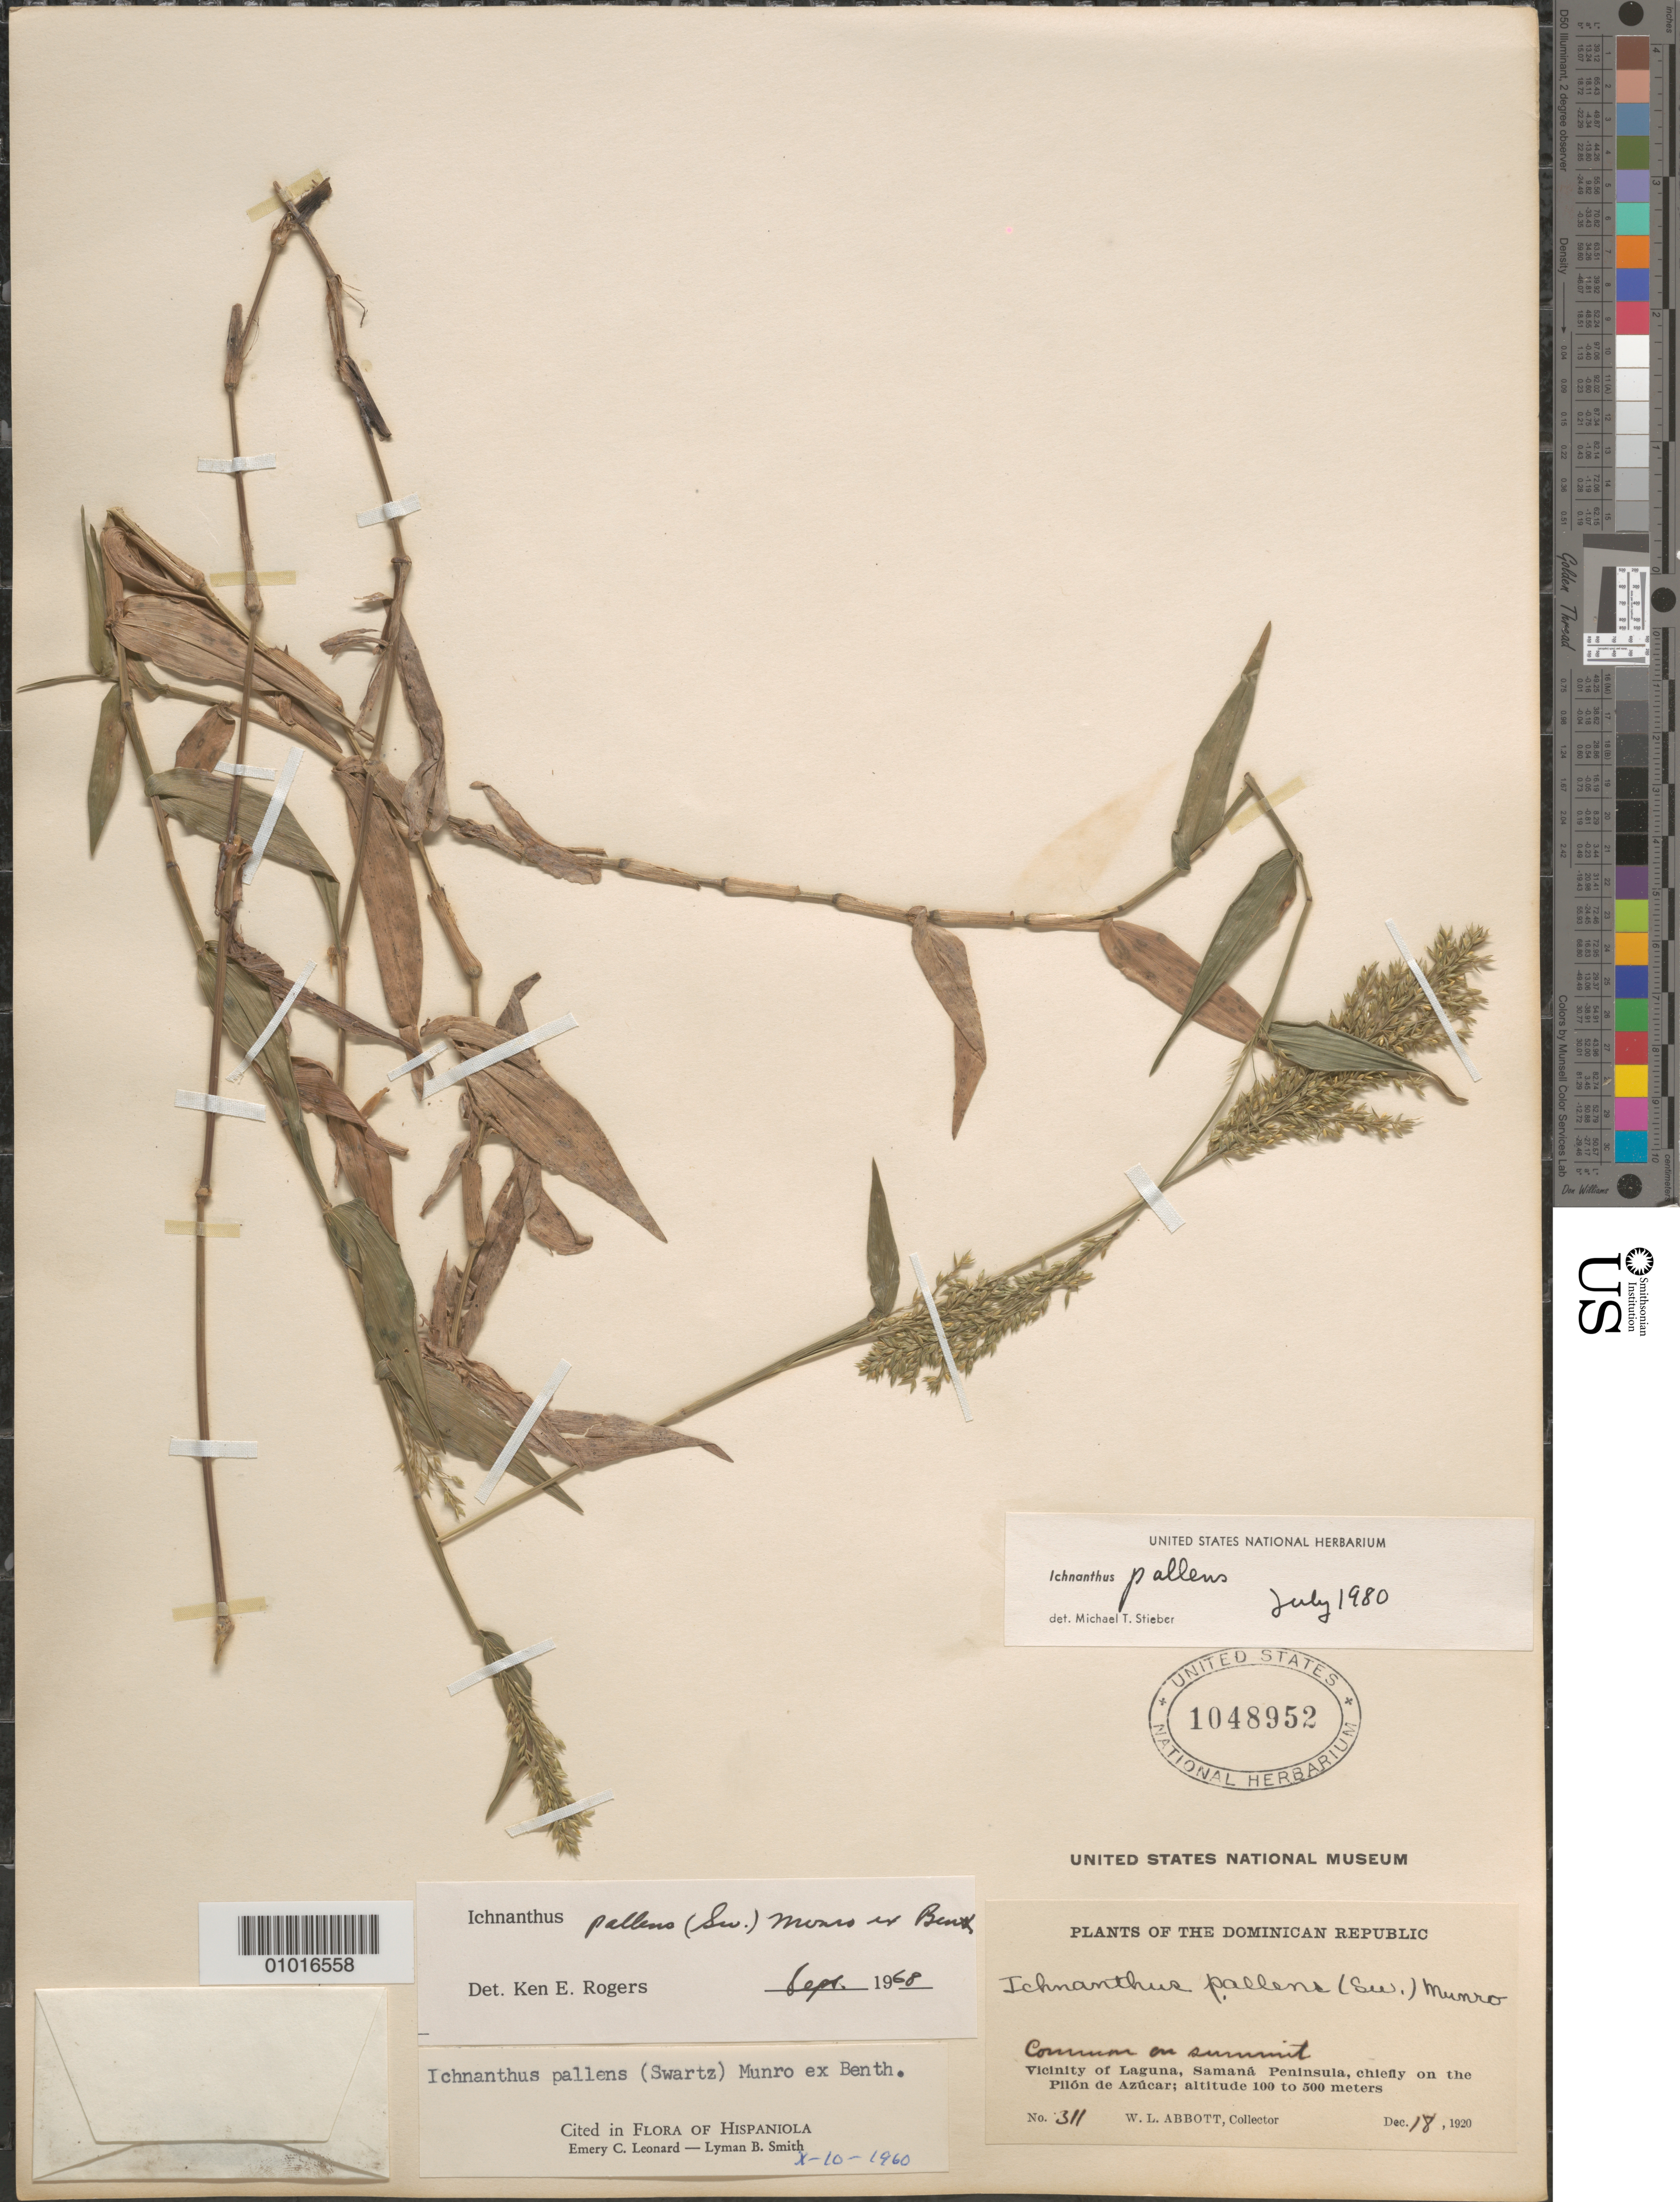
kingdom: Plantae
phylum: Tracheophyta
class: Liliopsida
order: Poales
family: Poaceae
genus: Ichnanthus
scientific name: Ichnanthus pallens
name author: (Sw.) Munro ex Benth.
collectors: W. L. Abbott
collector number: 311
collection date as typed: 18 Dec 1920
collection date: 1920-12-18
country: Dominican Republic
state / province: Samaná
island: Hispaniola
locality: Vicinity of Laguna, Samana Peninsula, cheifly on the Pilon Azucar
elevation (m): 100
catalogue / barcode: US 1048952